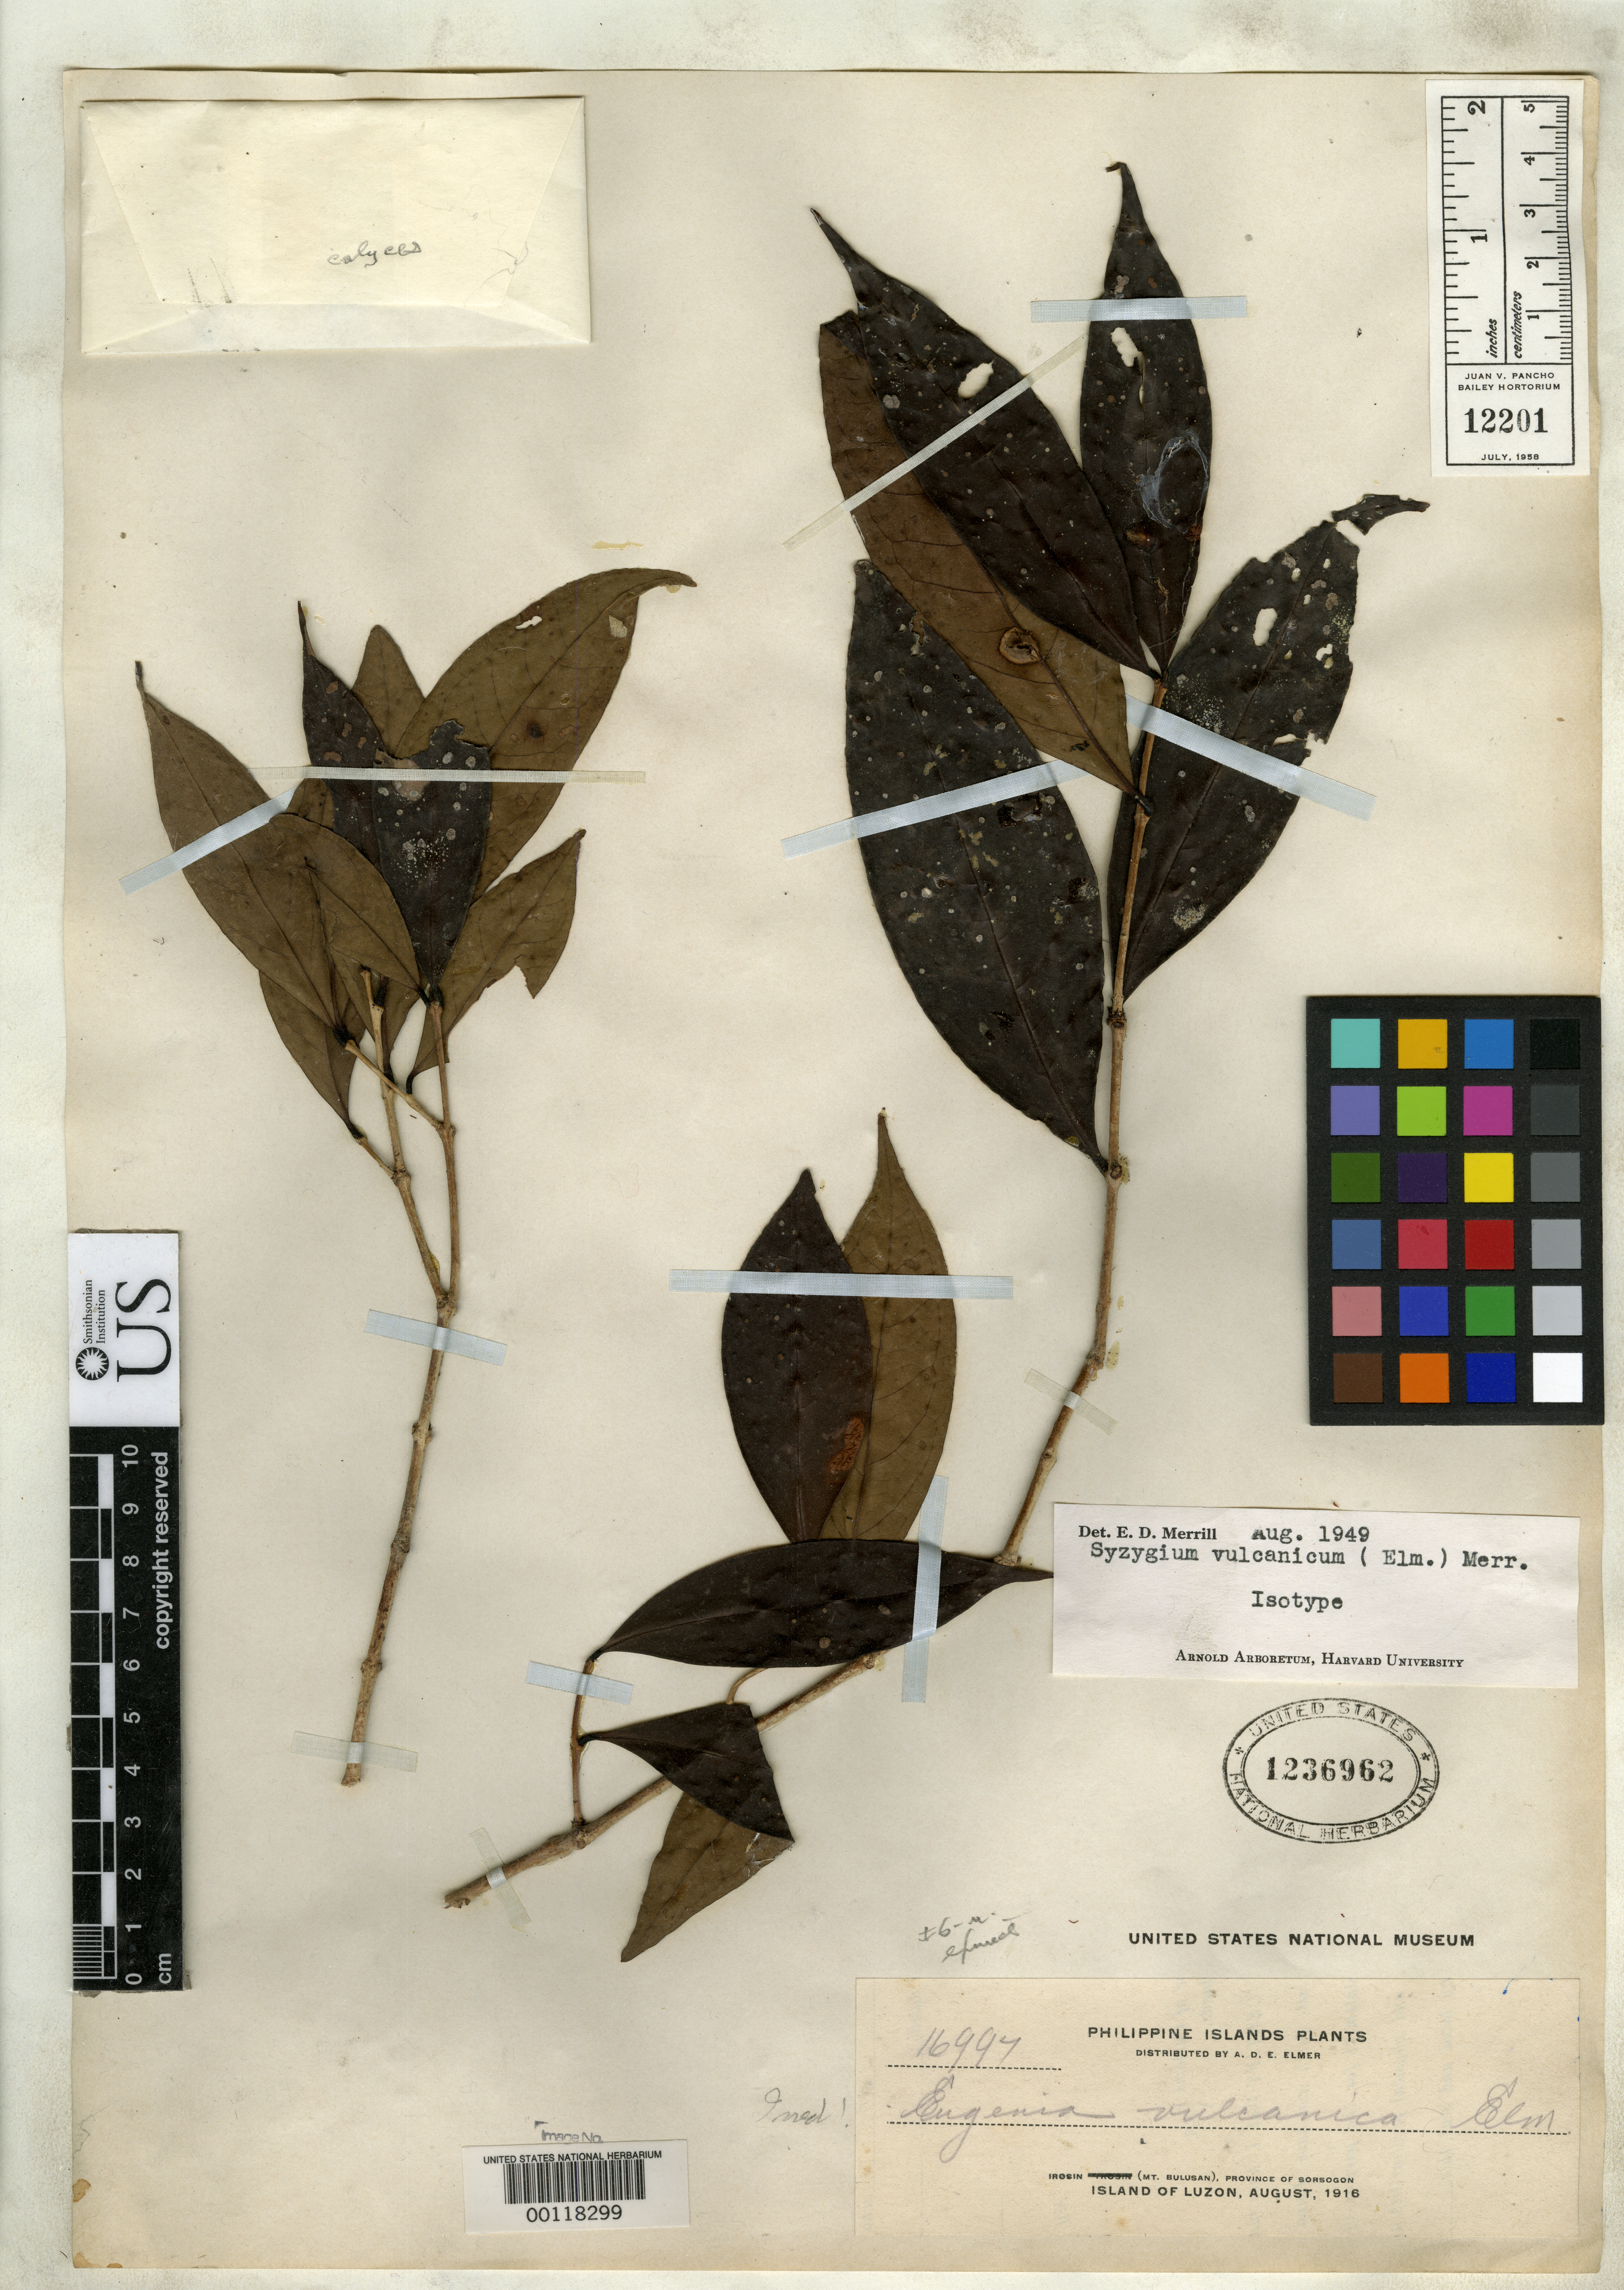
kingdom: Plantae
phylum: Tracheophyta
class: Magnoliopsida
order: Myrtales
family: Myrtaceae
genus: Syzygium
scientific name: Syzygium vulcanicum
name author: Elmer ex Merr.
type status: Syntype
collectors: A. D. E. Elmer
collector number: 16997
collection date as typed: Aug 1916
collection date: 1916-08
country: Philippines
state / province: Bicol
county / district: Sorsogon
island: Luzon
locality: Irosin, Mt. Bulusan.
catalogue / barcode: US 1236962